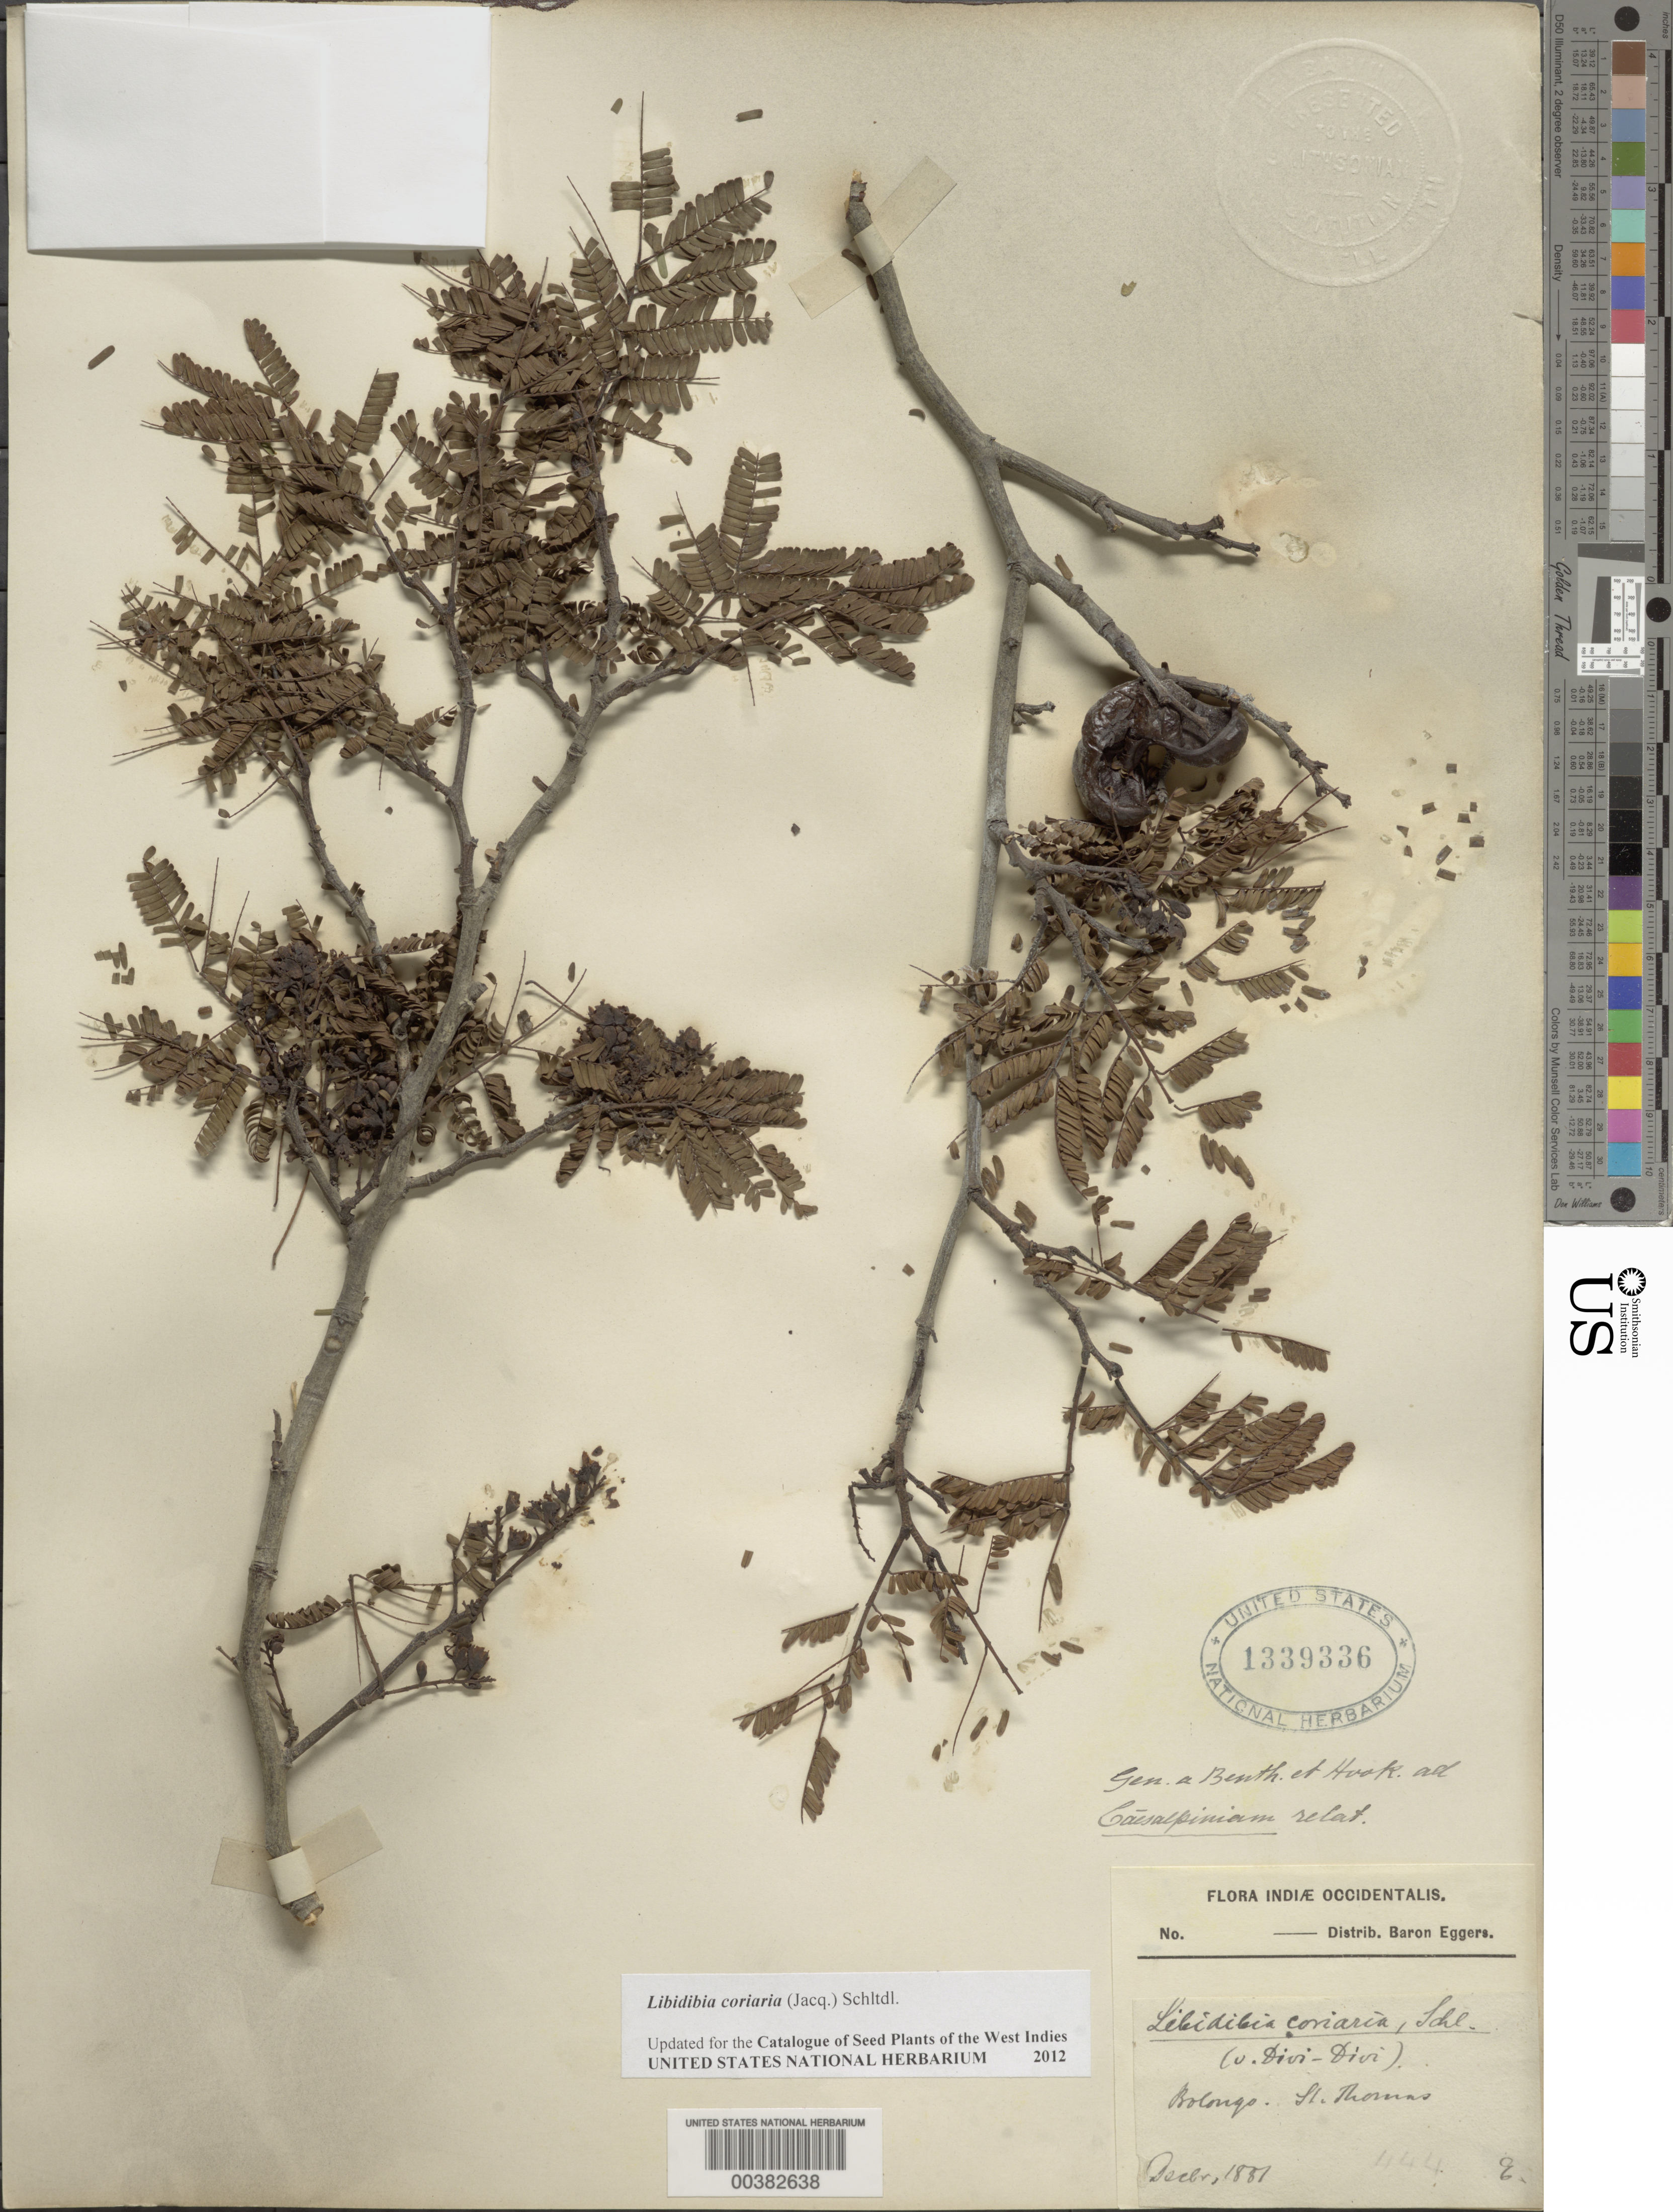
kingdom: Plantae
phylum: Tracheophyta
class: Magnoliopsida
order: Fabales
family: Fabaceae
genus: Libidibia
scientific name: Libidibia coriaria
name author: (Jacq.) Schltdl.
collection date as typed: Dec 1881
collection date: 1881-12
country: U.S. Virgin Islands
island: St. Thomas Island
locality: Bolongo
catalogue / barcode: US 1339336